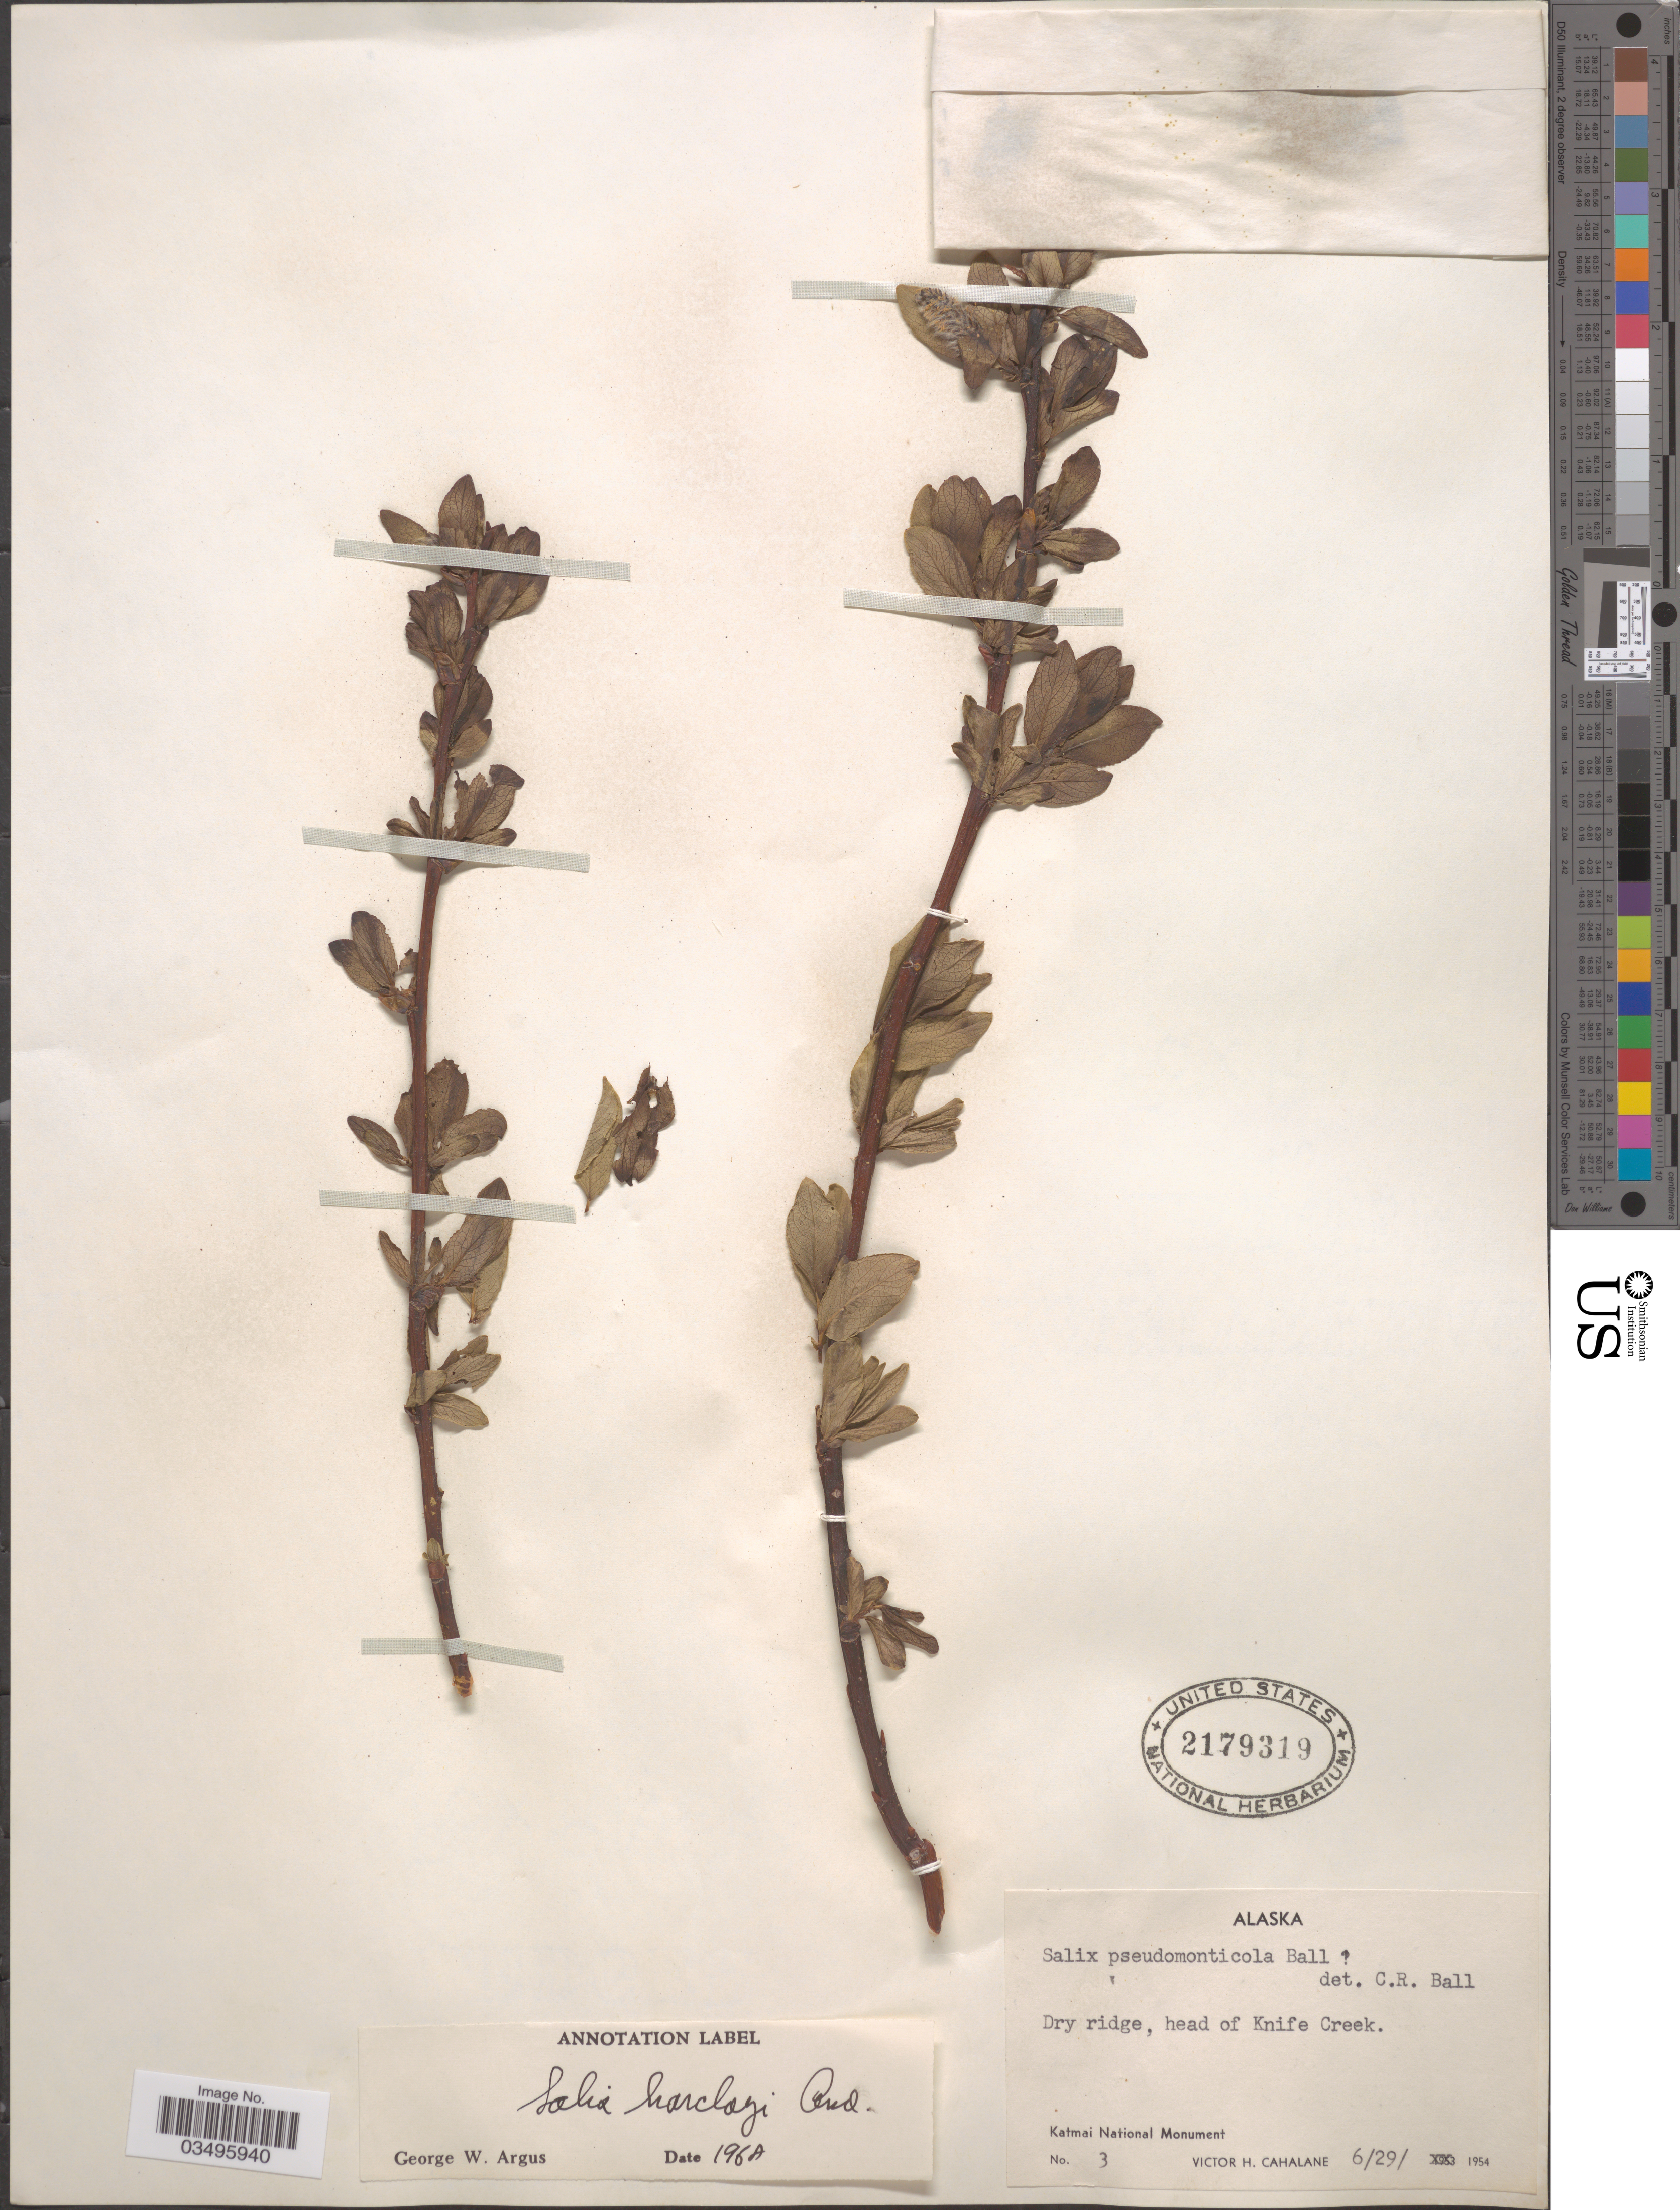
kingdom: Plantae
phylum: Tracheophyta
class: Magnoliopsida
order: Malpighiales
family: Salicaceae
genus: Salix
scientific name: Salix barclayi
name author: Andersson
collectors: V. Cahalane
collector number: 3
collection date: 1954-06-29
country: United States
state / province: Alaska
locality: Head of Knife Creek. Katmai National Monument.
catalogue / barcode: US 2179319